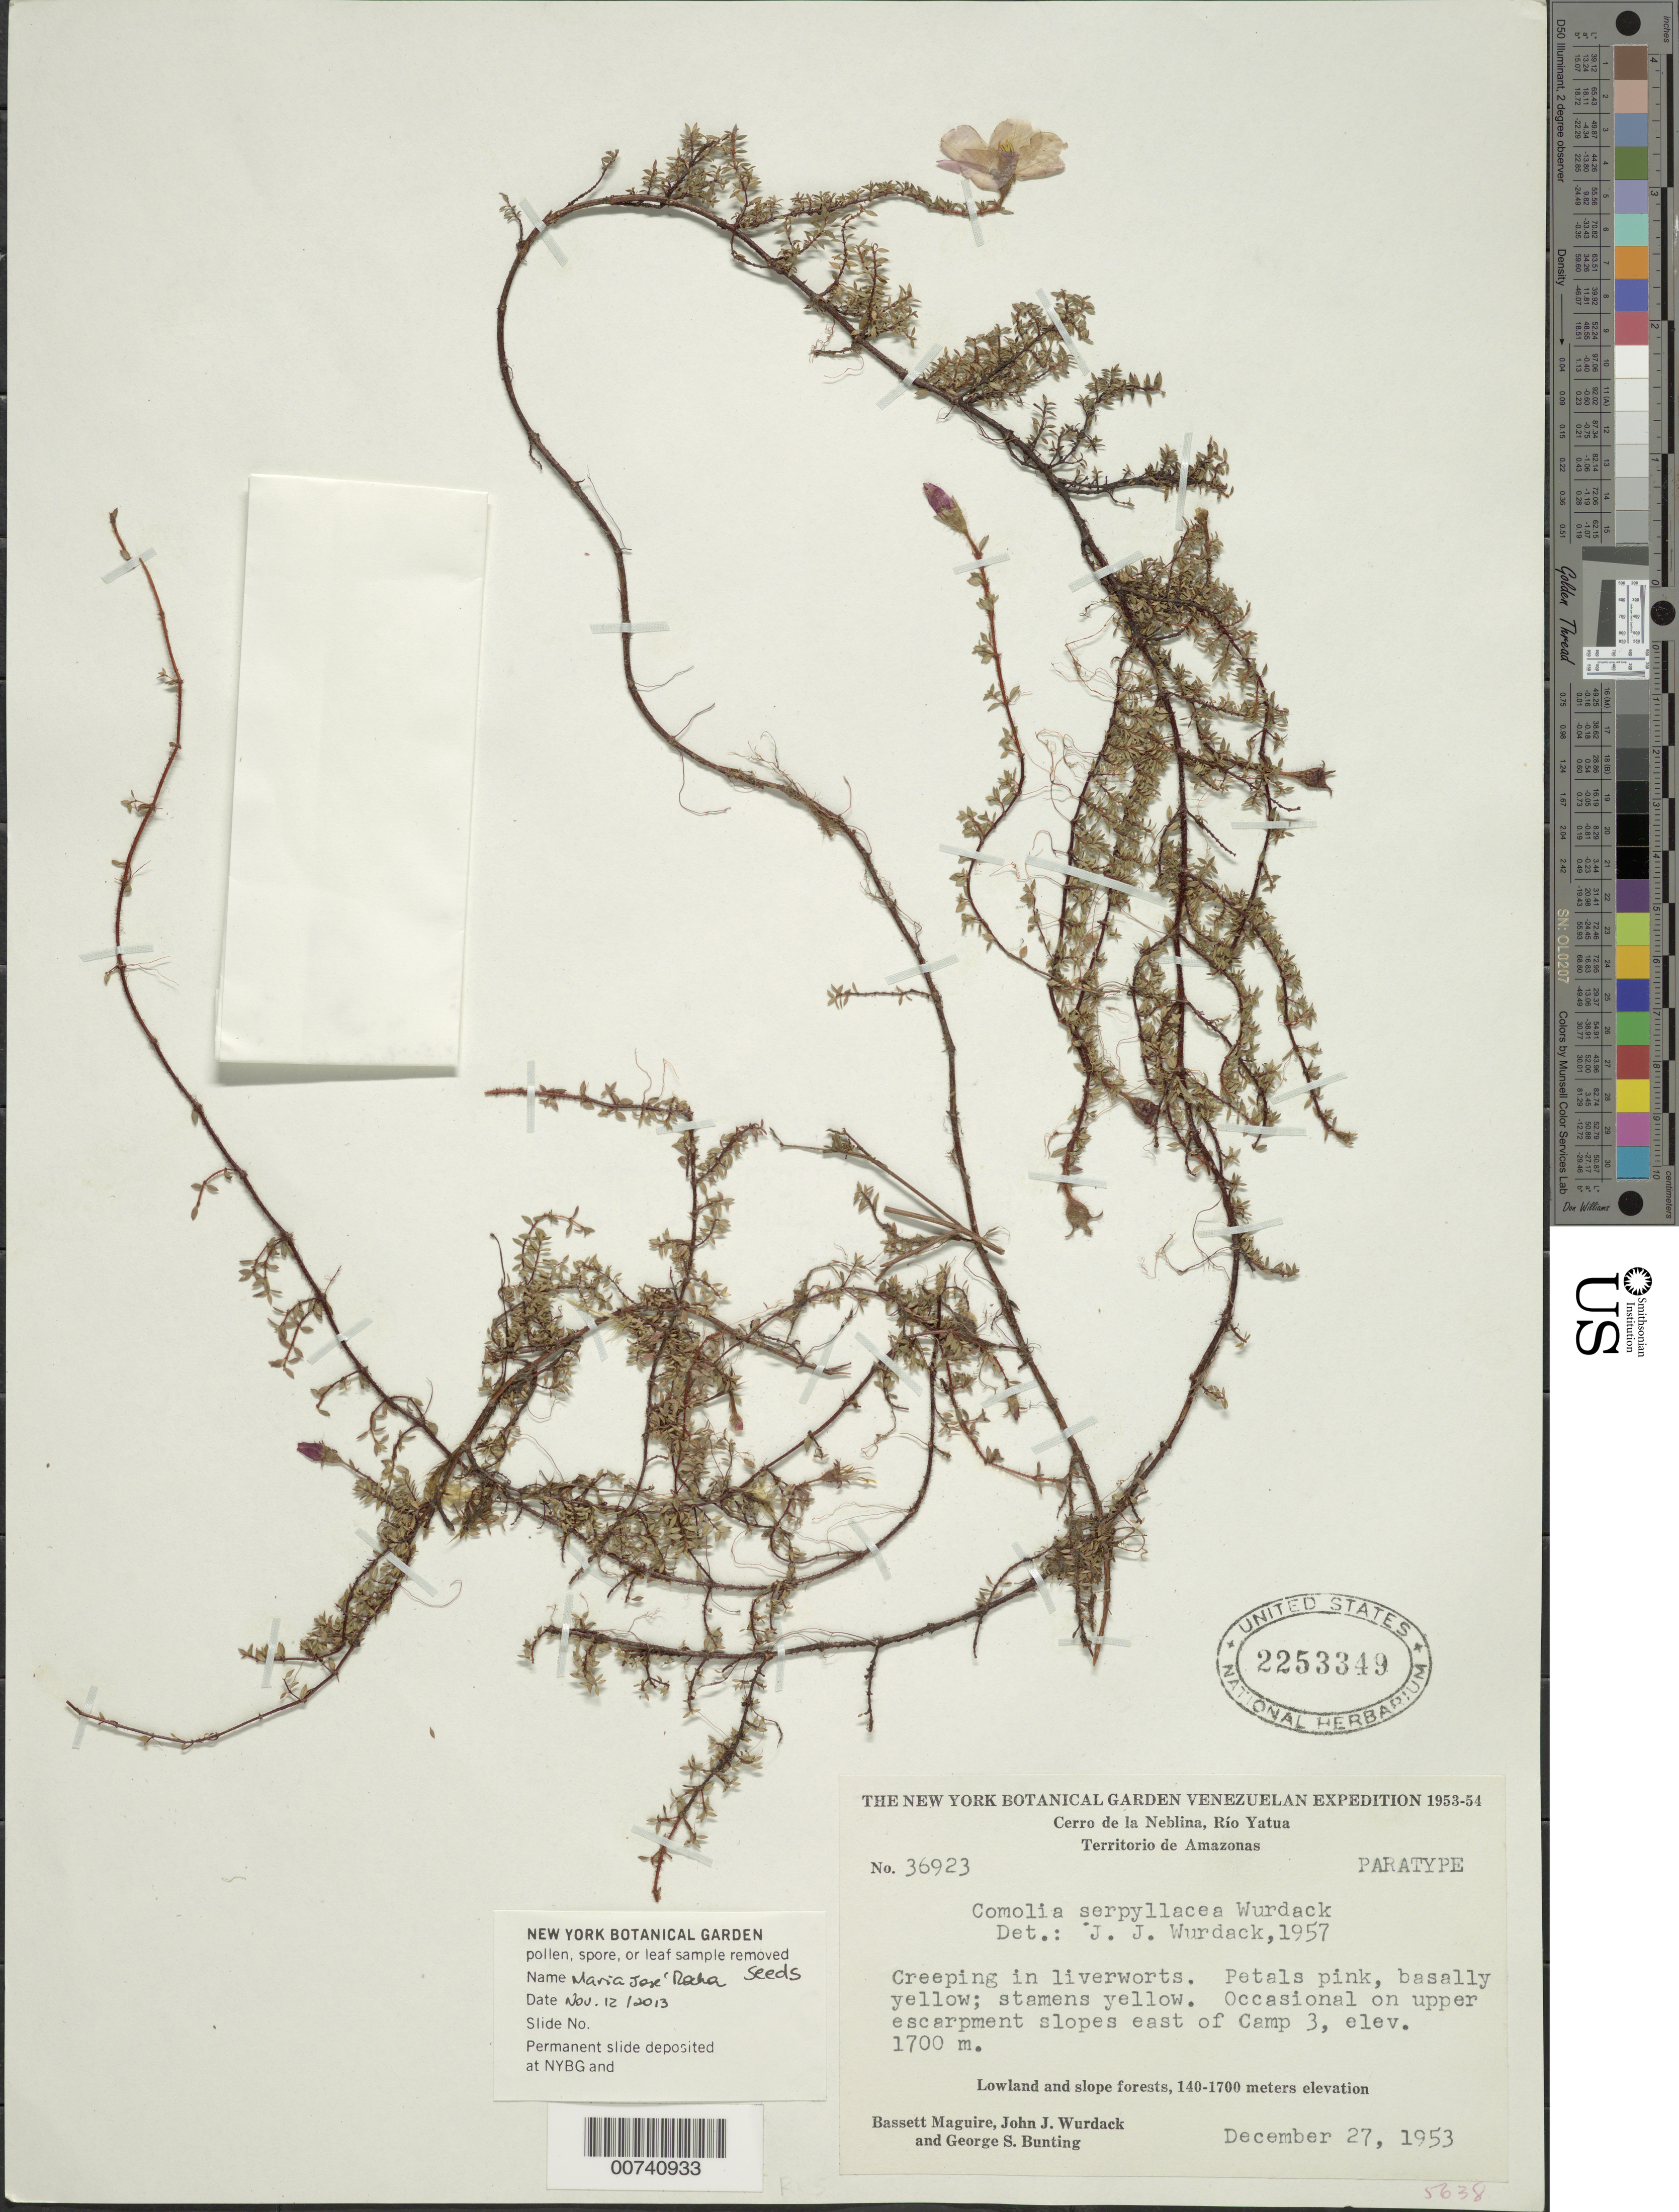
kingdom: Plantae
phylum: Tracheophyta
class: Magnoliopsida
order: Myrtales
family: Melastomataceae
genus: Comolia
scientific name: Comolia serpyllacea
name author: Wurdack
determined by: Wurdack, John J., (US), US (UNITED STATES)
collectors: B. Maguire, J. J. Wurdack & G. S. Bunting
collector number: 36923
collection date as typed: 27-Dec-53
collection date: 1953-12-27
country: Venezuela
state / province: Amazonas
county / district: Río Negro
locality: Cerro de la Neblina, Río Yatua, Camp 3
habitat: Upper escarpment slopes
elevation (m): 1700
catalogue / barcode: US 2253349